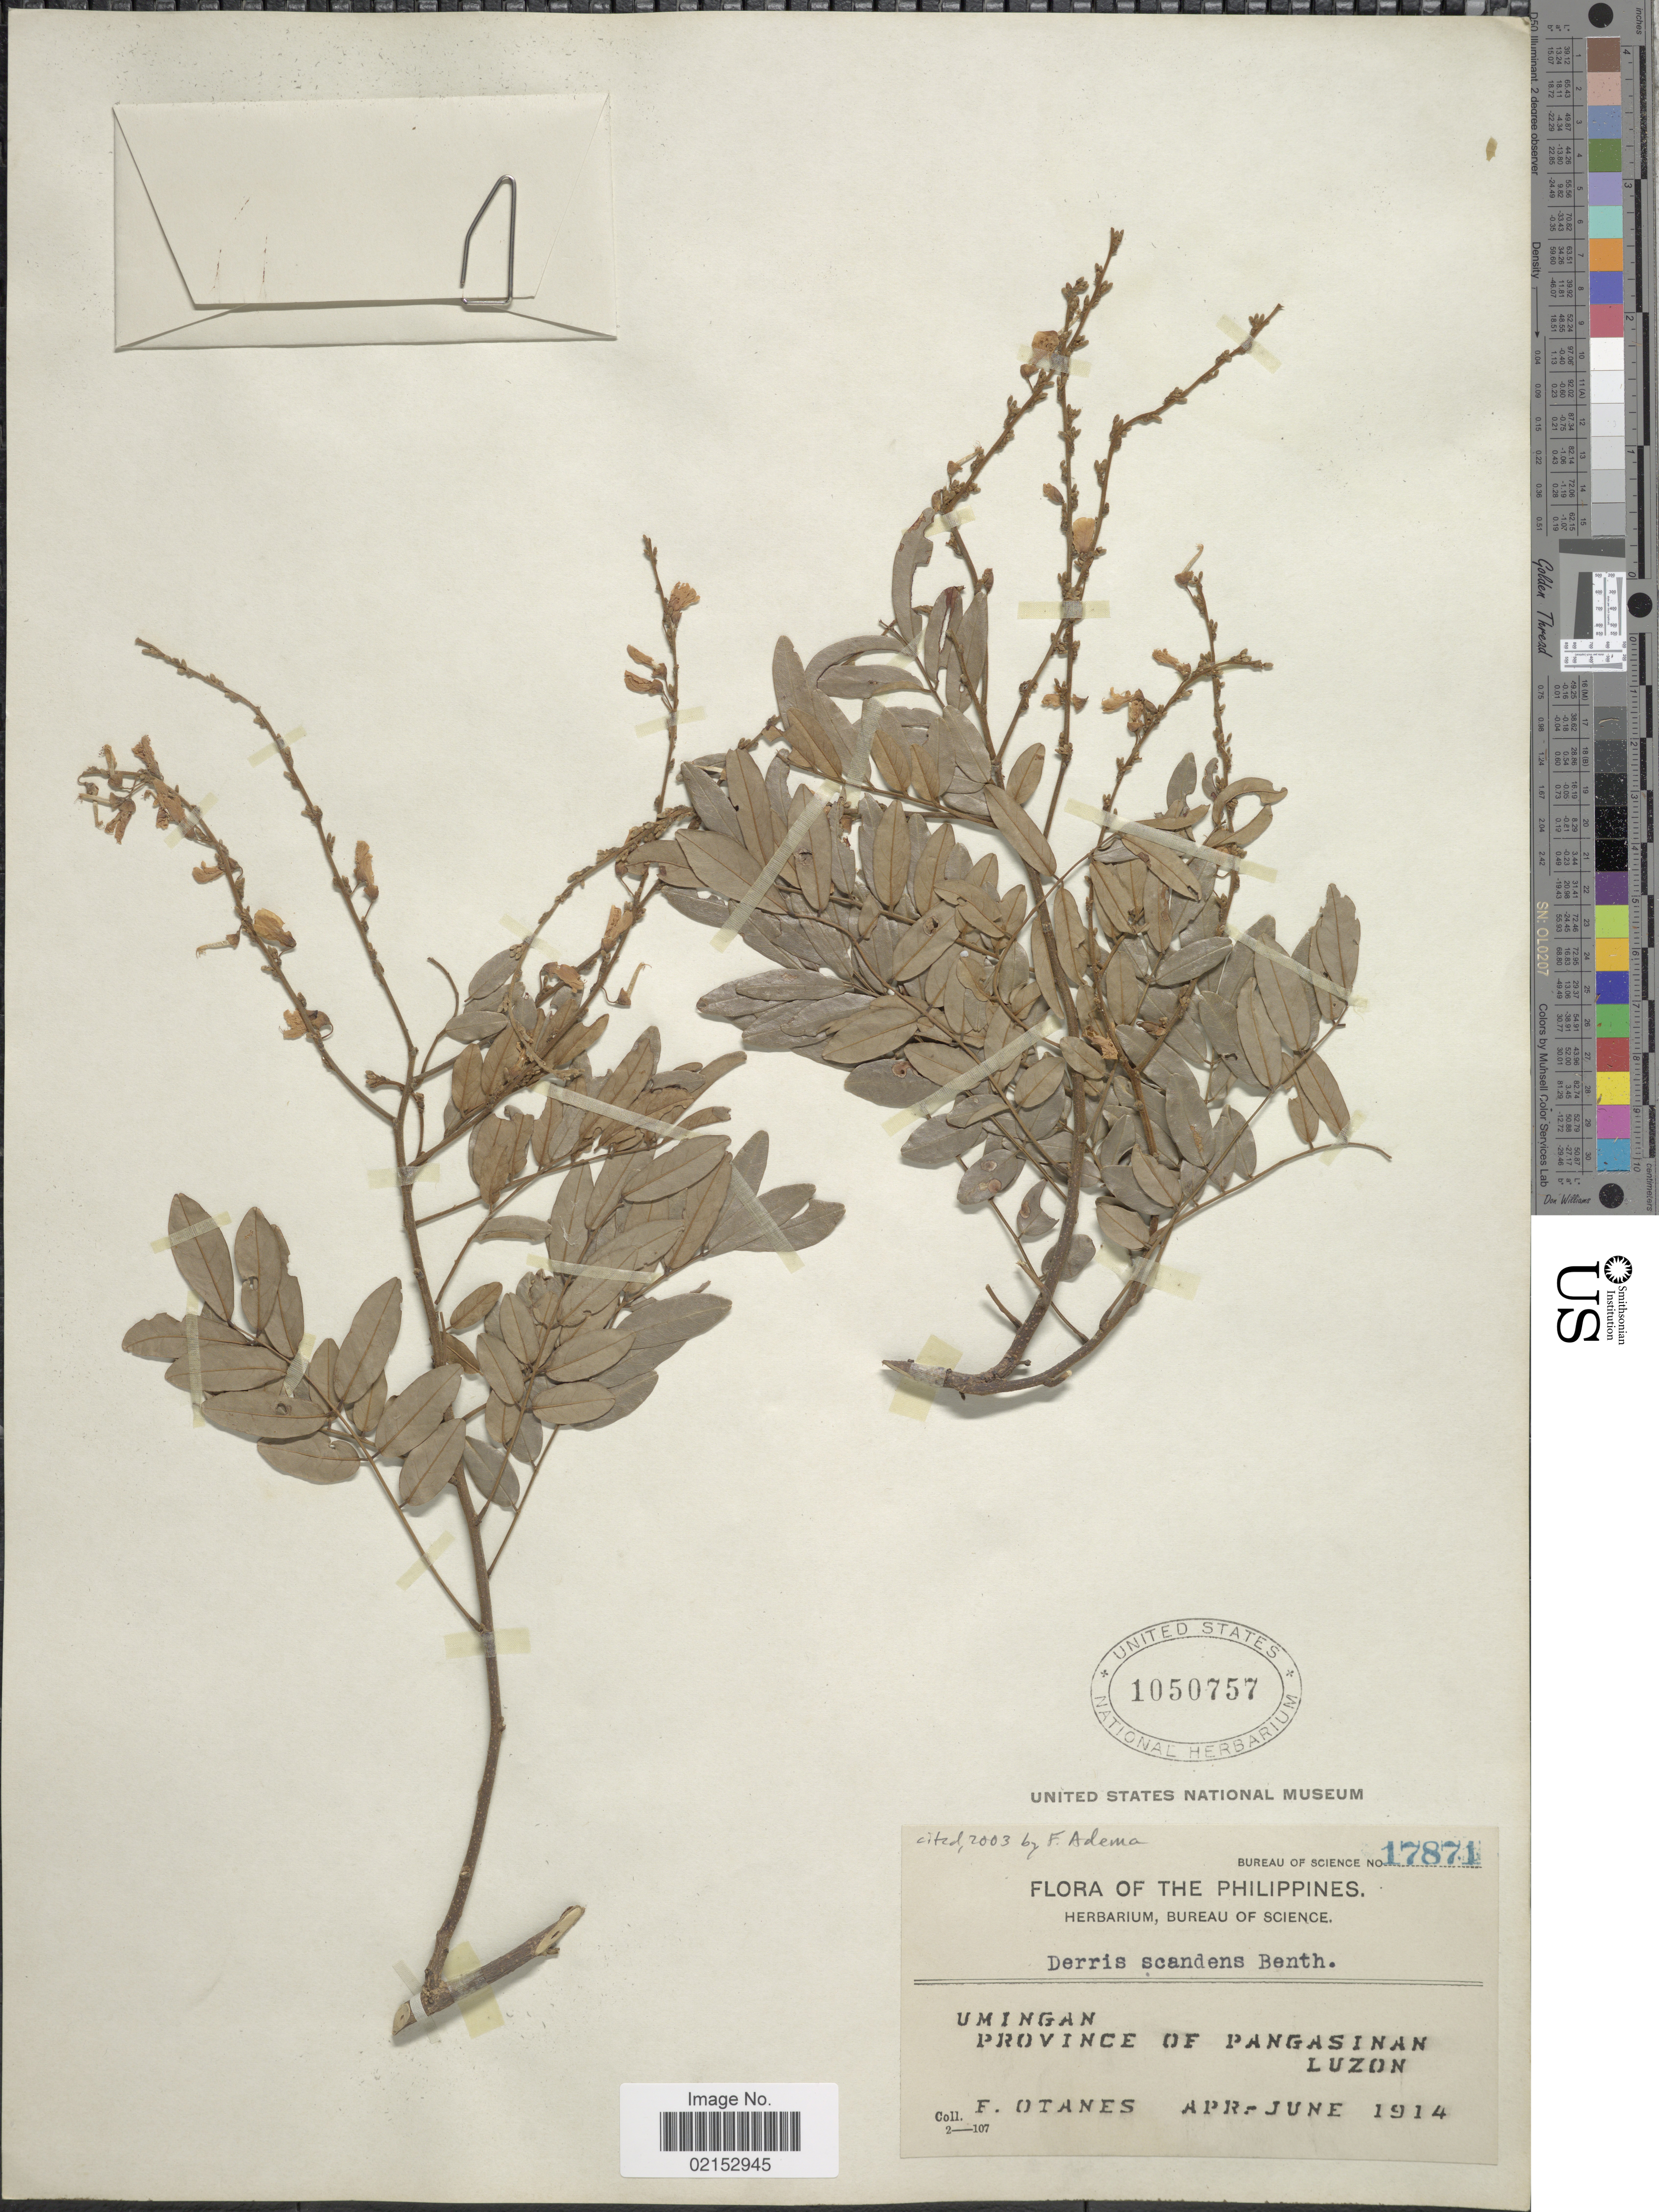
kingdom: Plantae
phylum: Tracheophyta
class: Magnoliopsida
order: Fabales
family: Fabaceae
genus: Brachypterum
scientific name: Brachypterum scandens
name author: (Roxb.) Miq.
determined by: Strong, Mark T., (BOT), Smithsonian Institution - National Museum of Natural History (UNITED STATES)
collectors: F. Q. Otanes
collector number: Bureau of Science 17871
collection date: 1914-04/1914-06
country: Philippines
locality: Umingan, province of Pangasinan, Luzon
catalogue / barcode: US 1050757